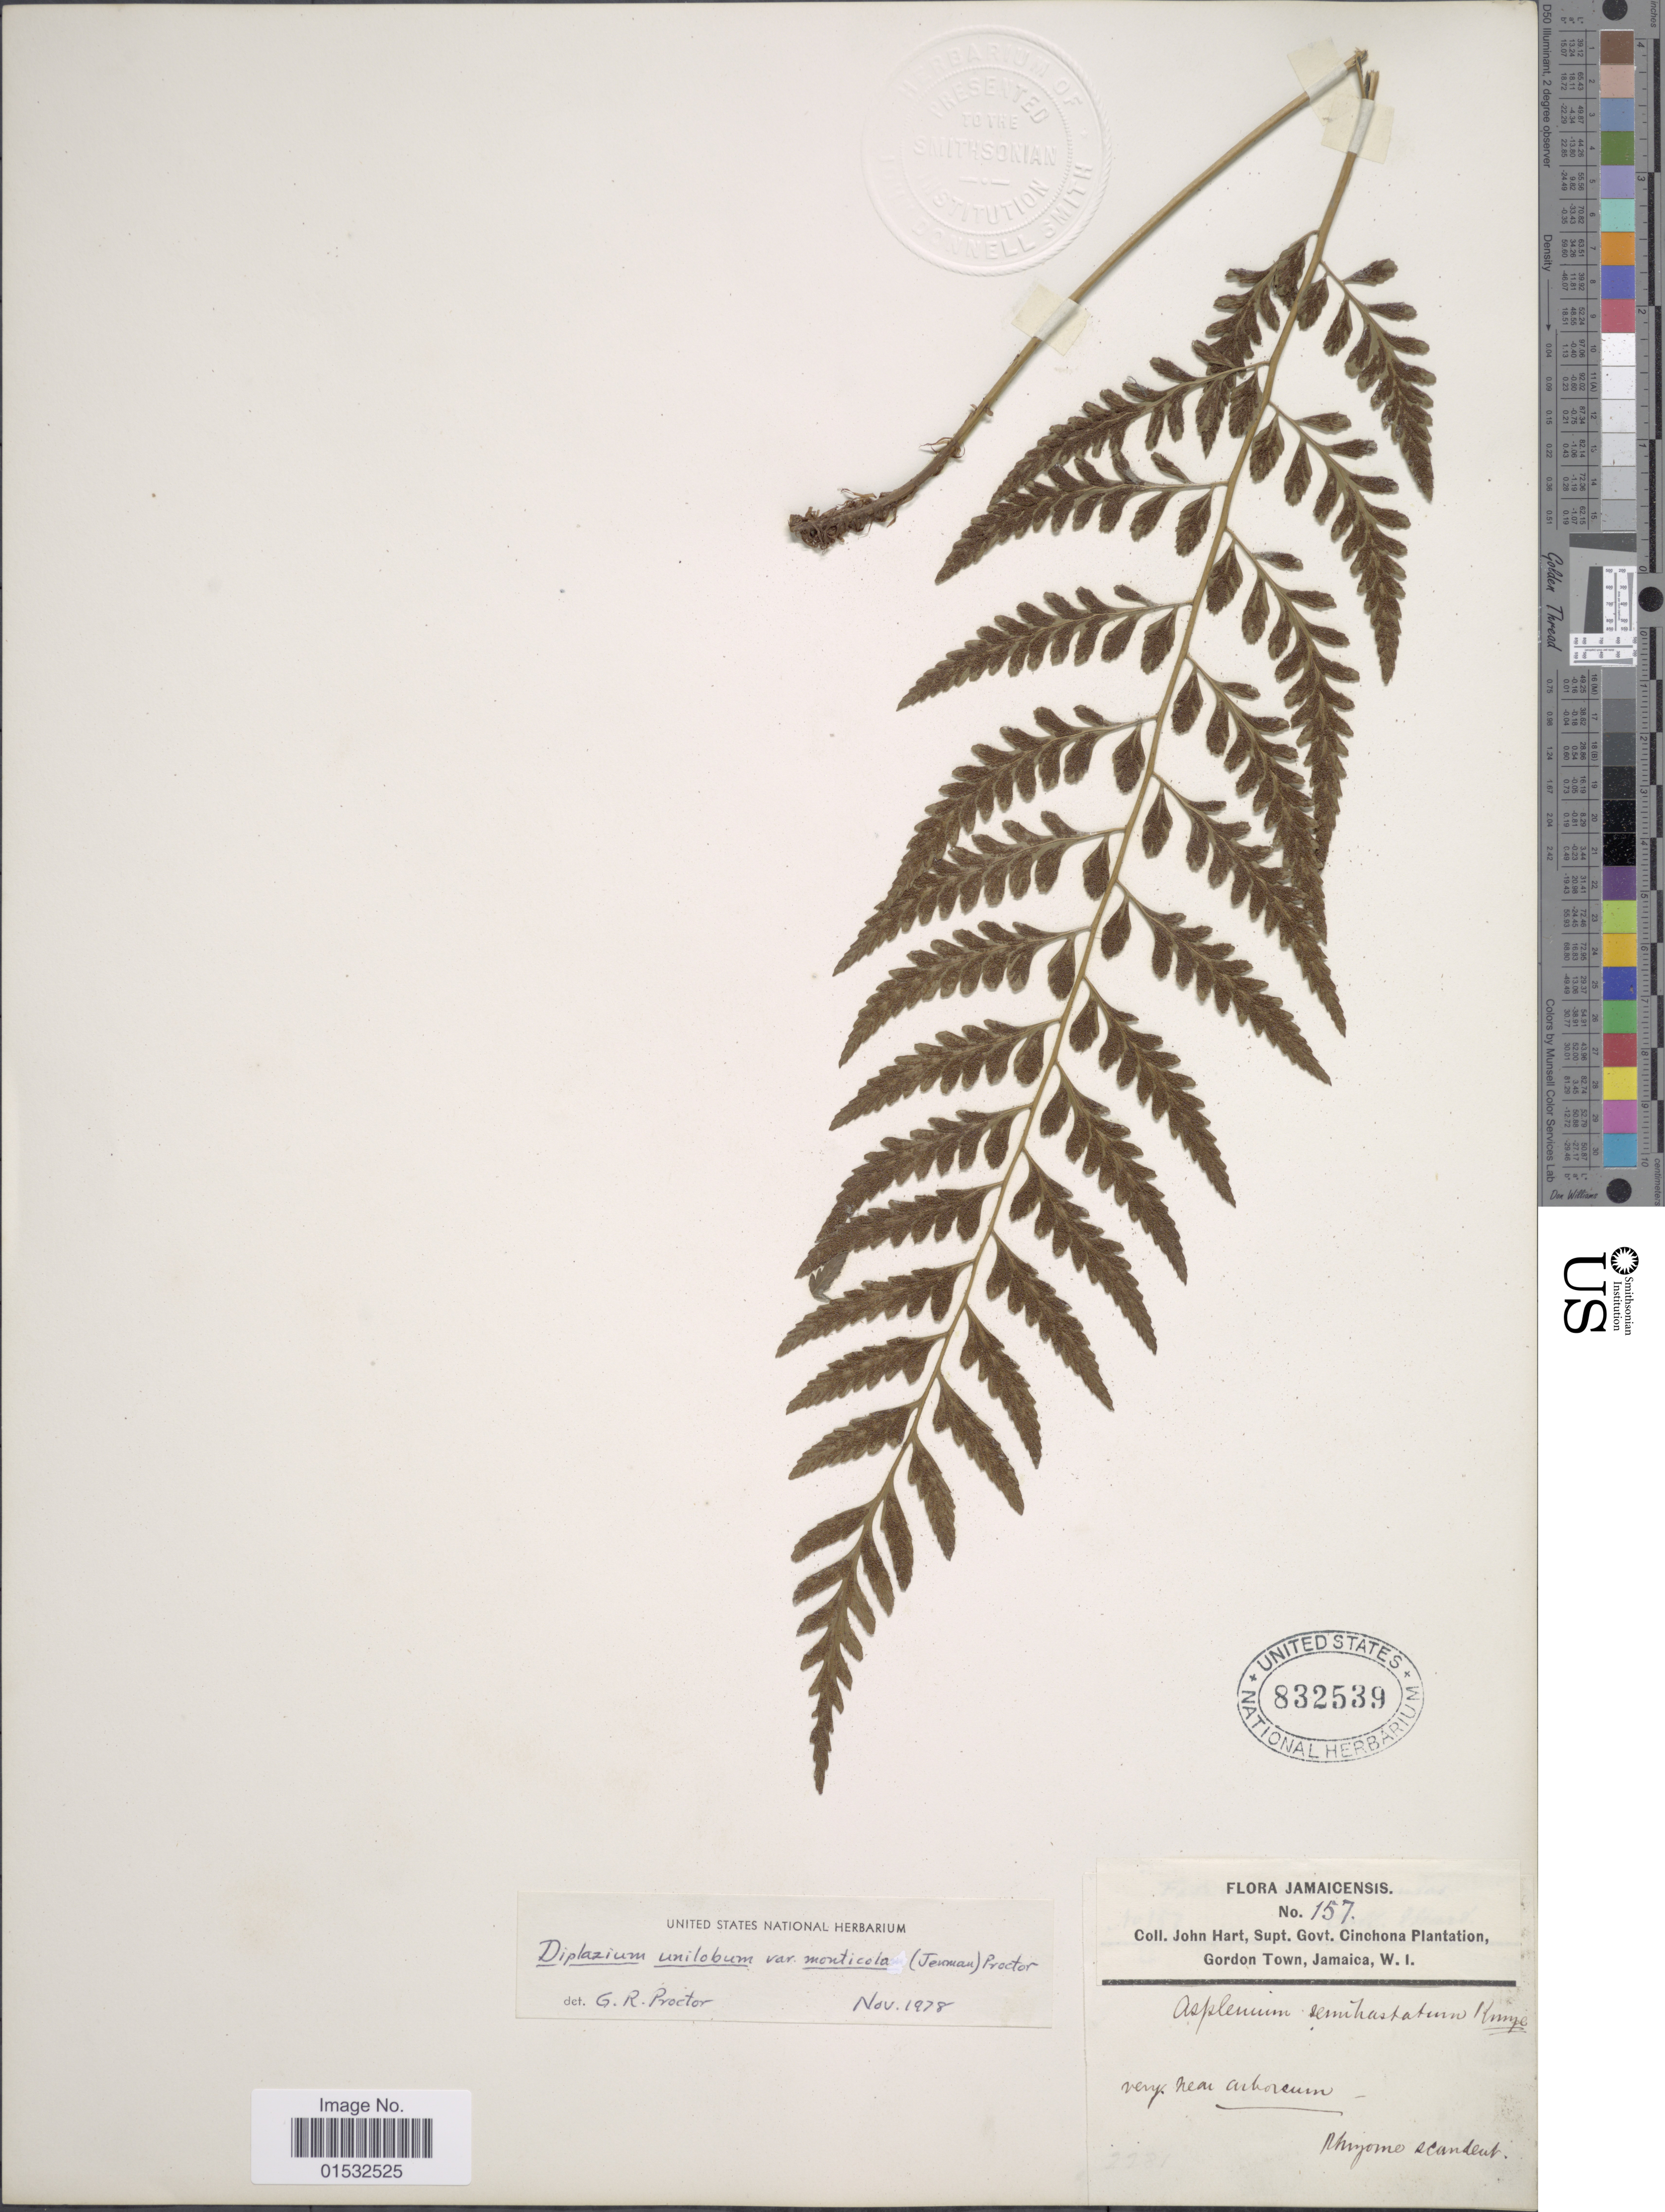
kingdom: Plantae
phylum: Tracheophyta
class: Polypodiopsida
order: Polypodiales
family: Athyriaceae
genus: Diplazium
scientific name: Diplazium cristatum x D. unilobum (Poir.) Hieron.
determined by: Sánchez, C.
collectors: J. H. Hart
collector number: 157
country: Jamaica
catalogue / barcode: US 832539